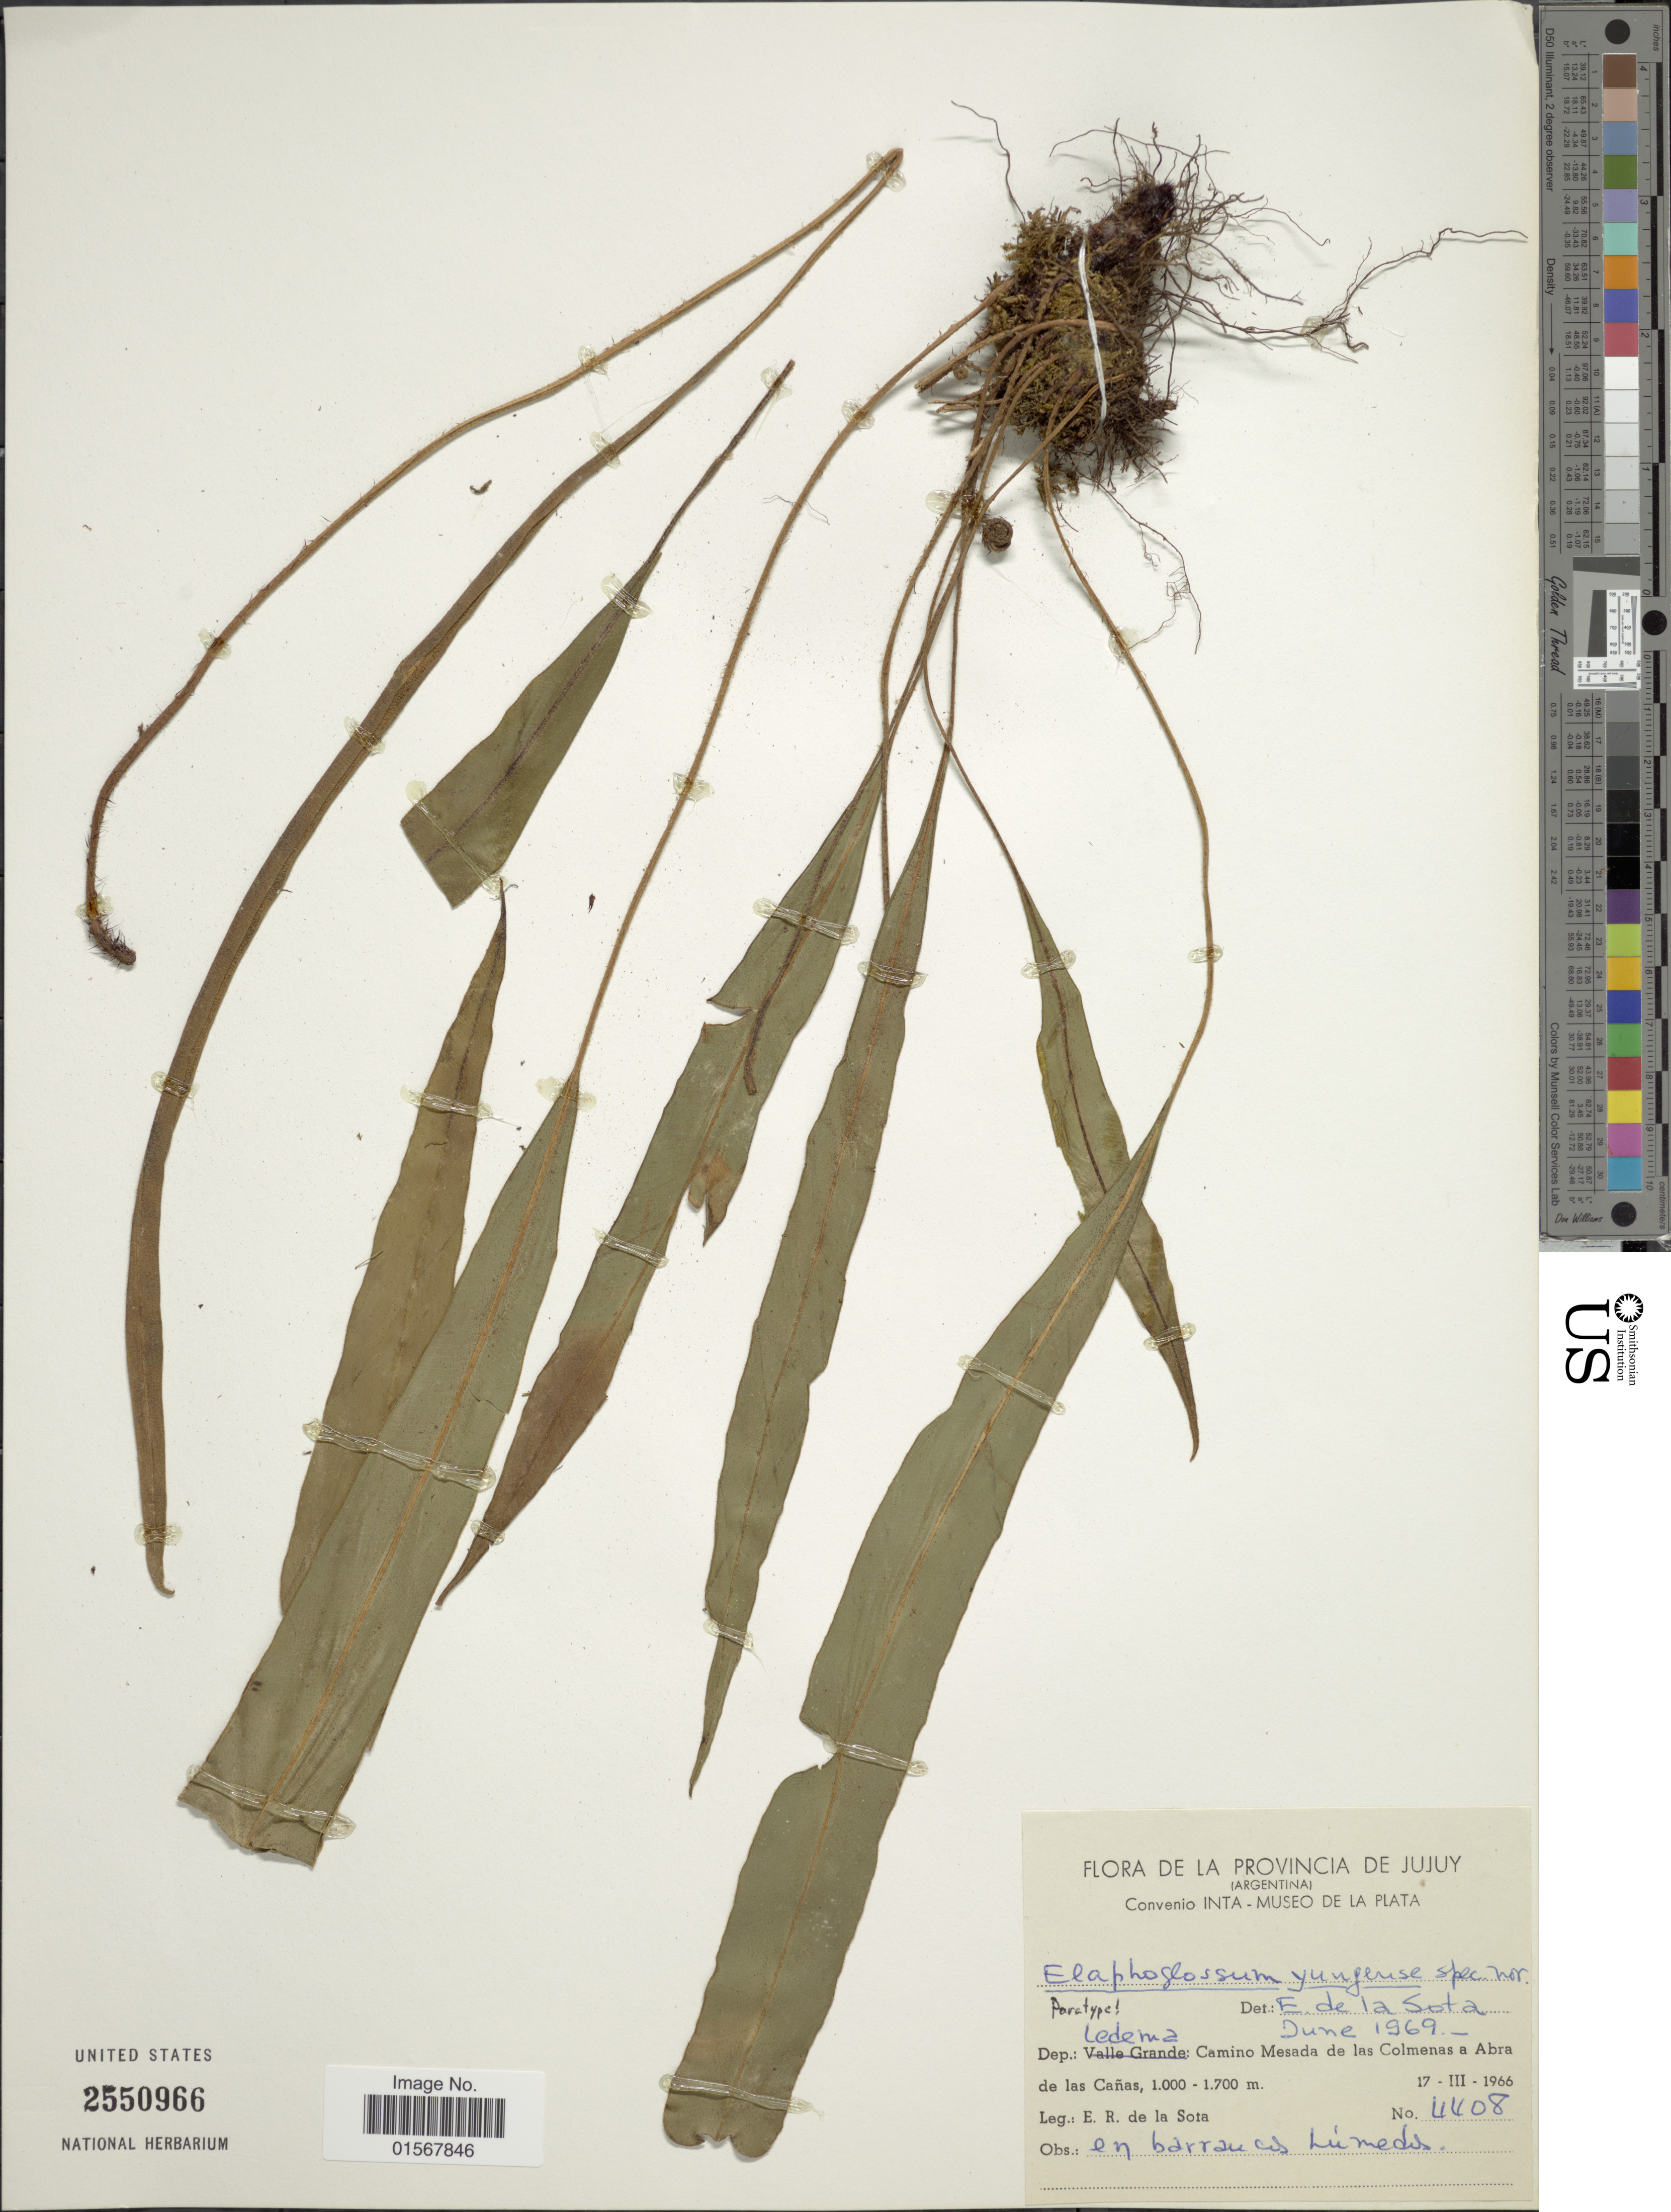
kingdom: Plantae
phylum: Tracheophyta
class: Polypodiopsida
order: Polypodiales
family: Dryopteridaceae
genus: Elaphoglossum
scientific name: Elaphoglossum yungense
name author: de la Sota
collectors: E. R. de la Sota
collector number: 4408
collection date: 1966-03-17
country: Argentina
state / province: Jujuy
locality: La Provincia de Jujuy, Dep.: Ledema: Camino Mesada de las Colmenas a Abra de las Cañas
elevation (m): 1000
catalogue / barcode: US 2550966